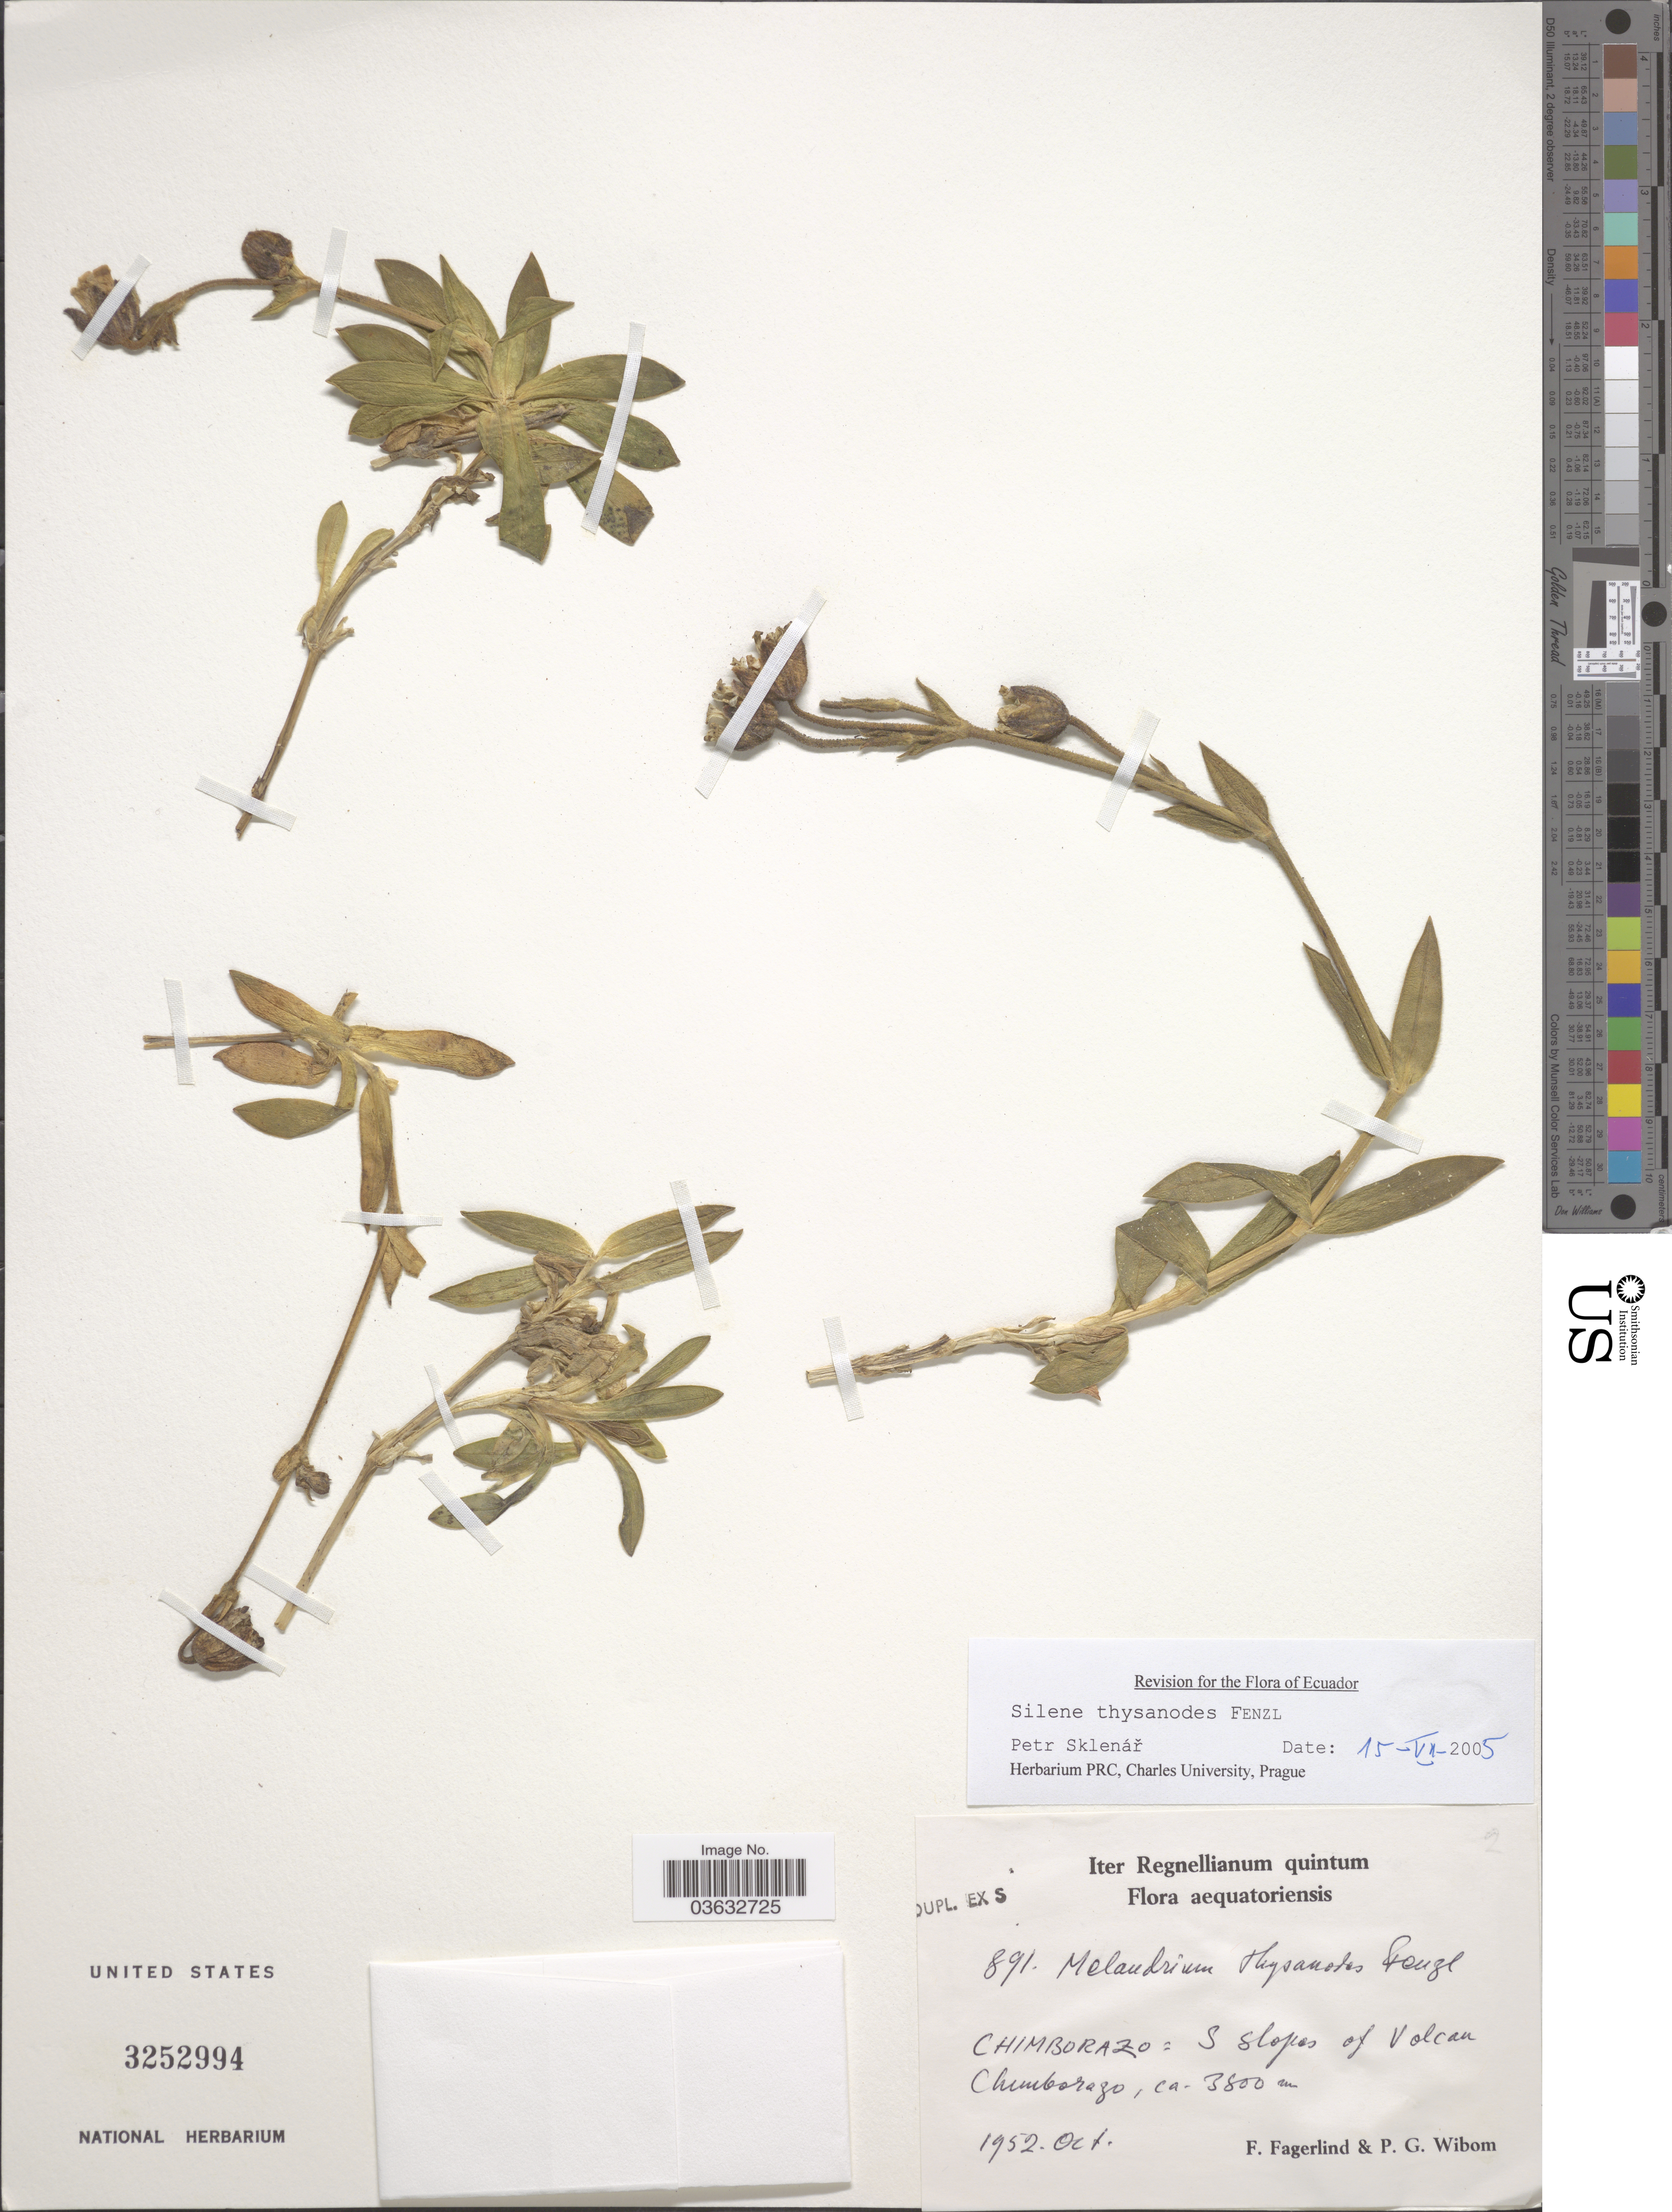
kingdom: Plantae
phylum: Tracheophyta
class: Magnoliopsida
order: Caryophyllales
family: Caryophyllaceae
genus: Silene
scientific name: Silene thysanodes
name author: Fenzl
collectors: F. Fagerlind & P. Wibom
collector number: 891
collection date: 1952-10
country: Ecuador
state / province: Chimborazo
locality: Aequatoriensis. Chimborazo: S slopes of Volcan Chimborazo.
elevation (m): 3800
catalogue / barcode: US 3252994